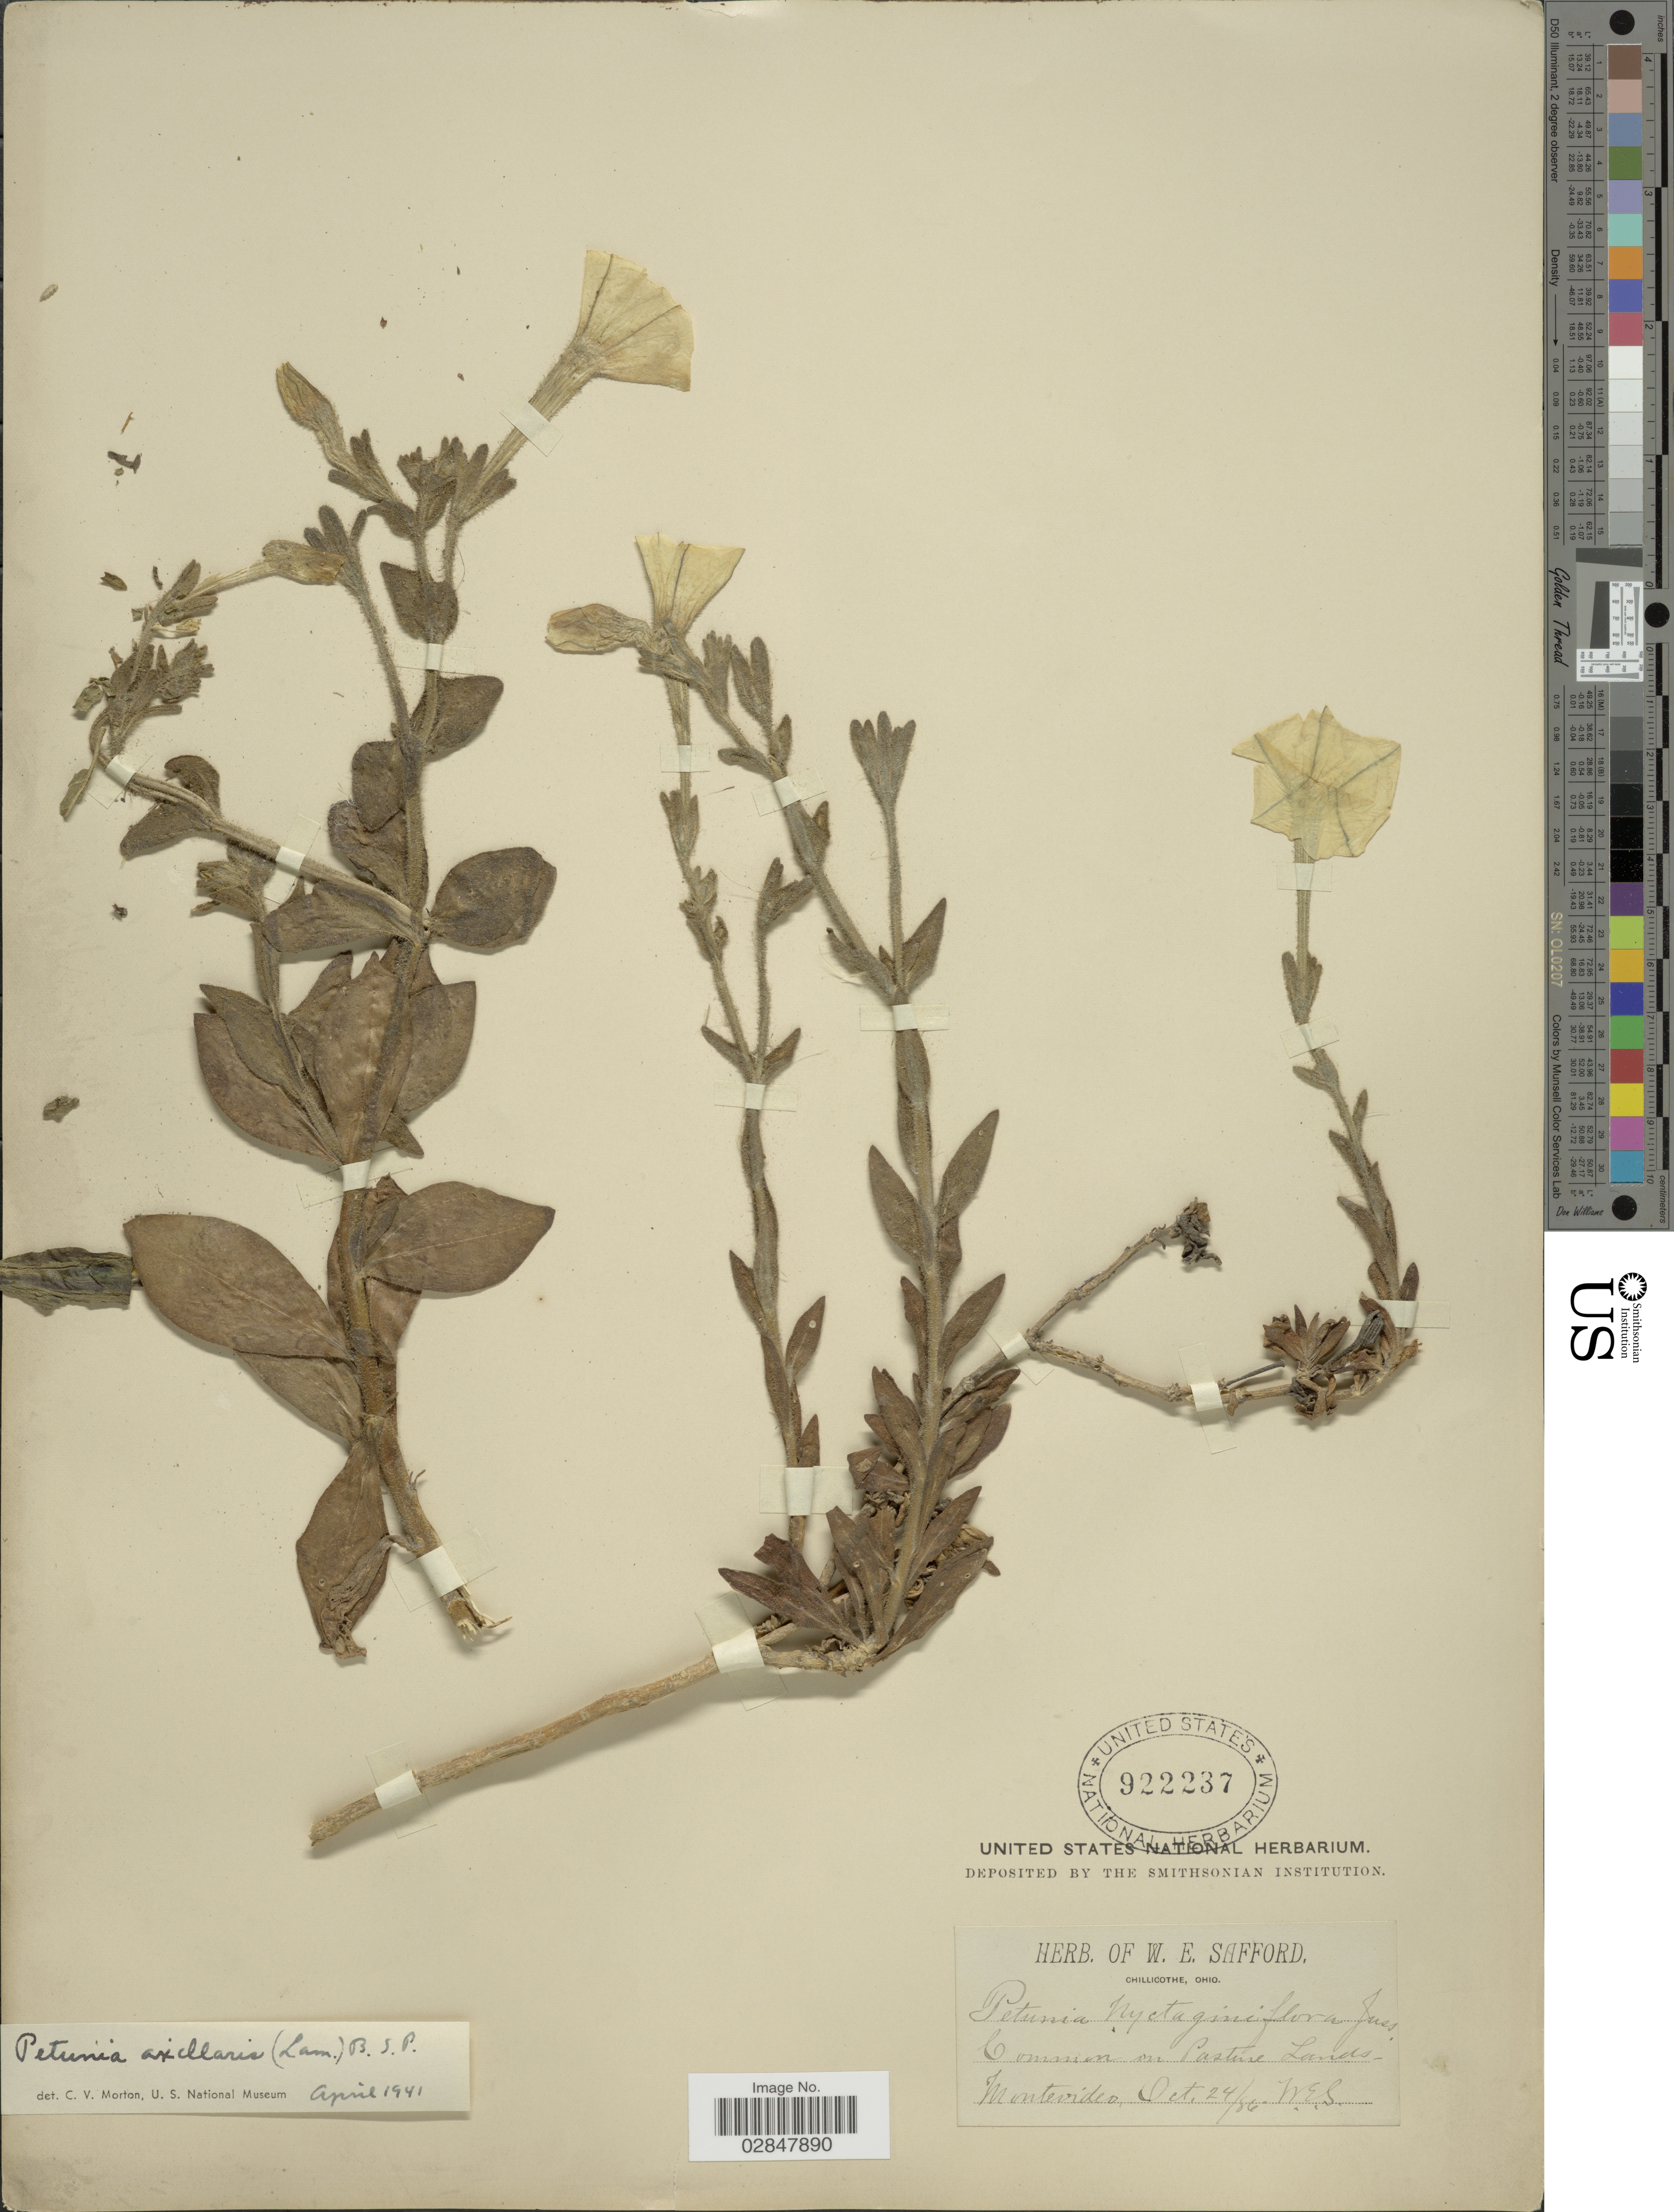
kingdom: Plantae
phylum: Tracheophyta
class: Magnoliopsida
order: Solanales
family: Solanaceae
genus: Petunia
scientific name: Petunia axillaris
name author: (Lam.) Britton, Stearns & Poggenb.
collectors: W. E. Safford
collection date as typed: Transcribed d/m/y: 24/10/86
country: Uruguay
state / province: Montevideo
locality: Common in Pasture Lands-Montevidedo.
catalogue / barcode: US 922237